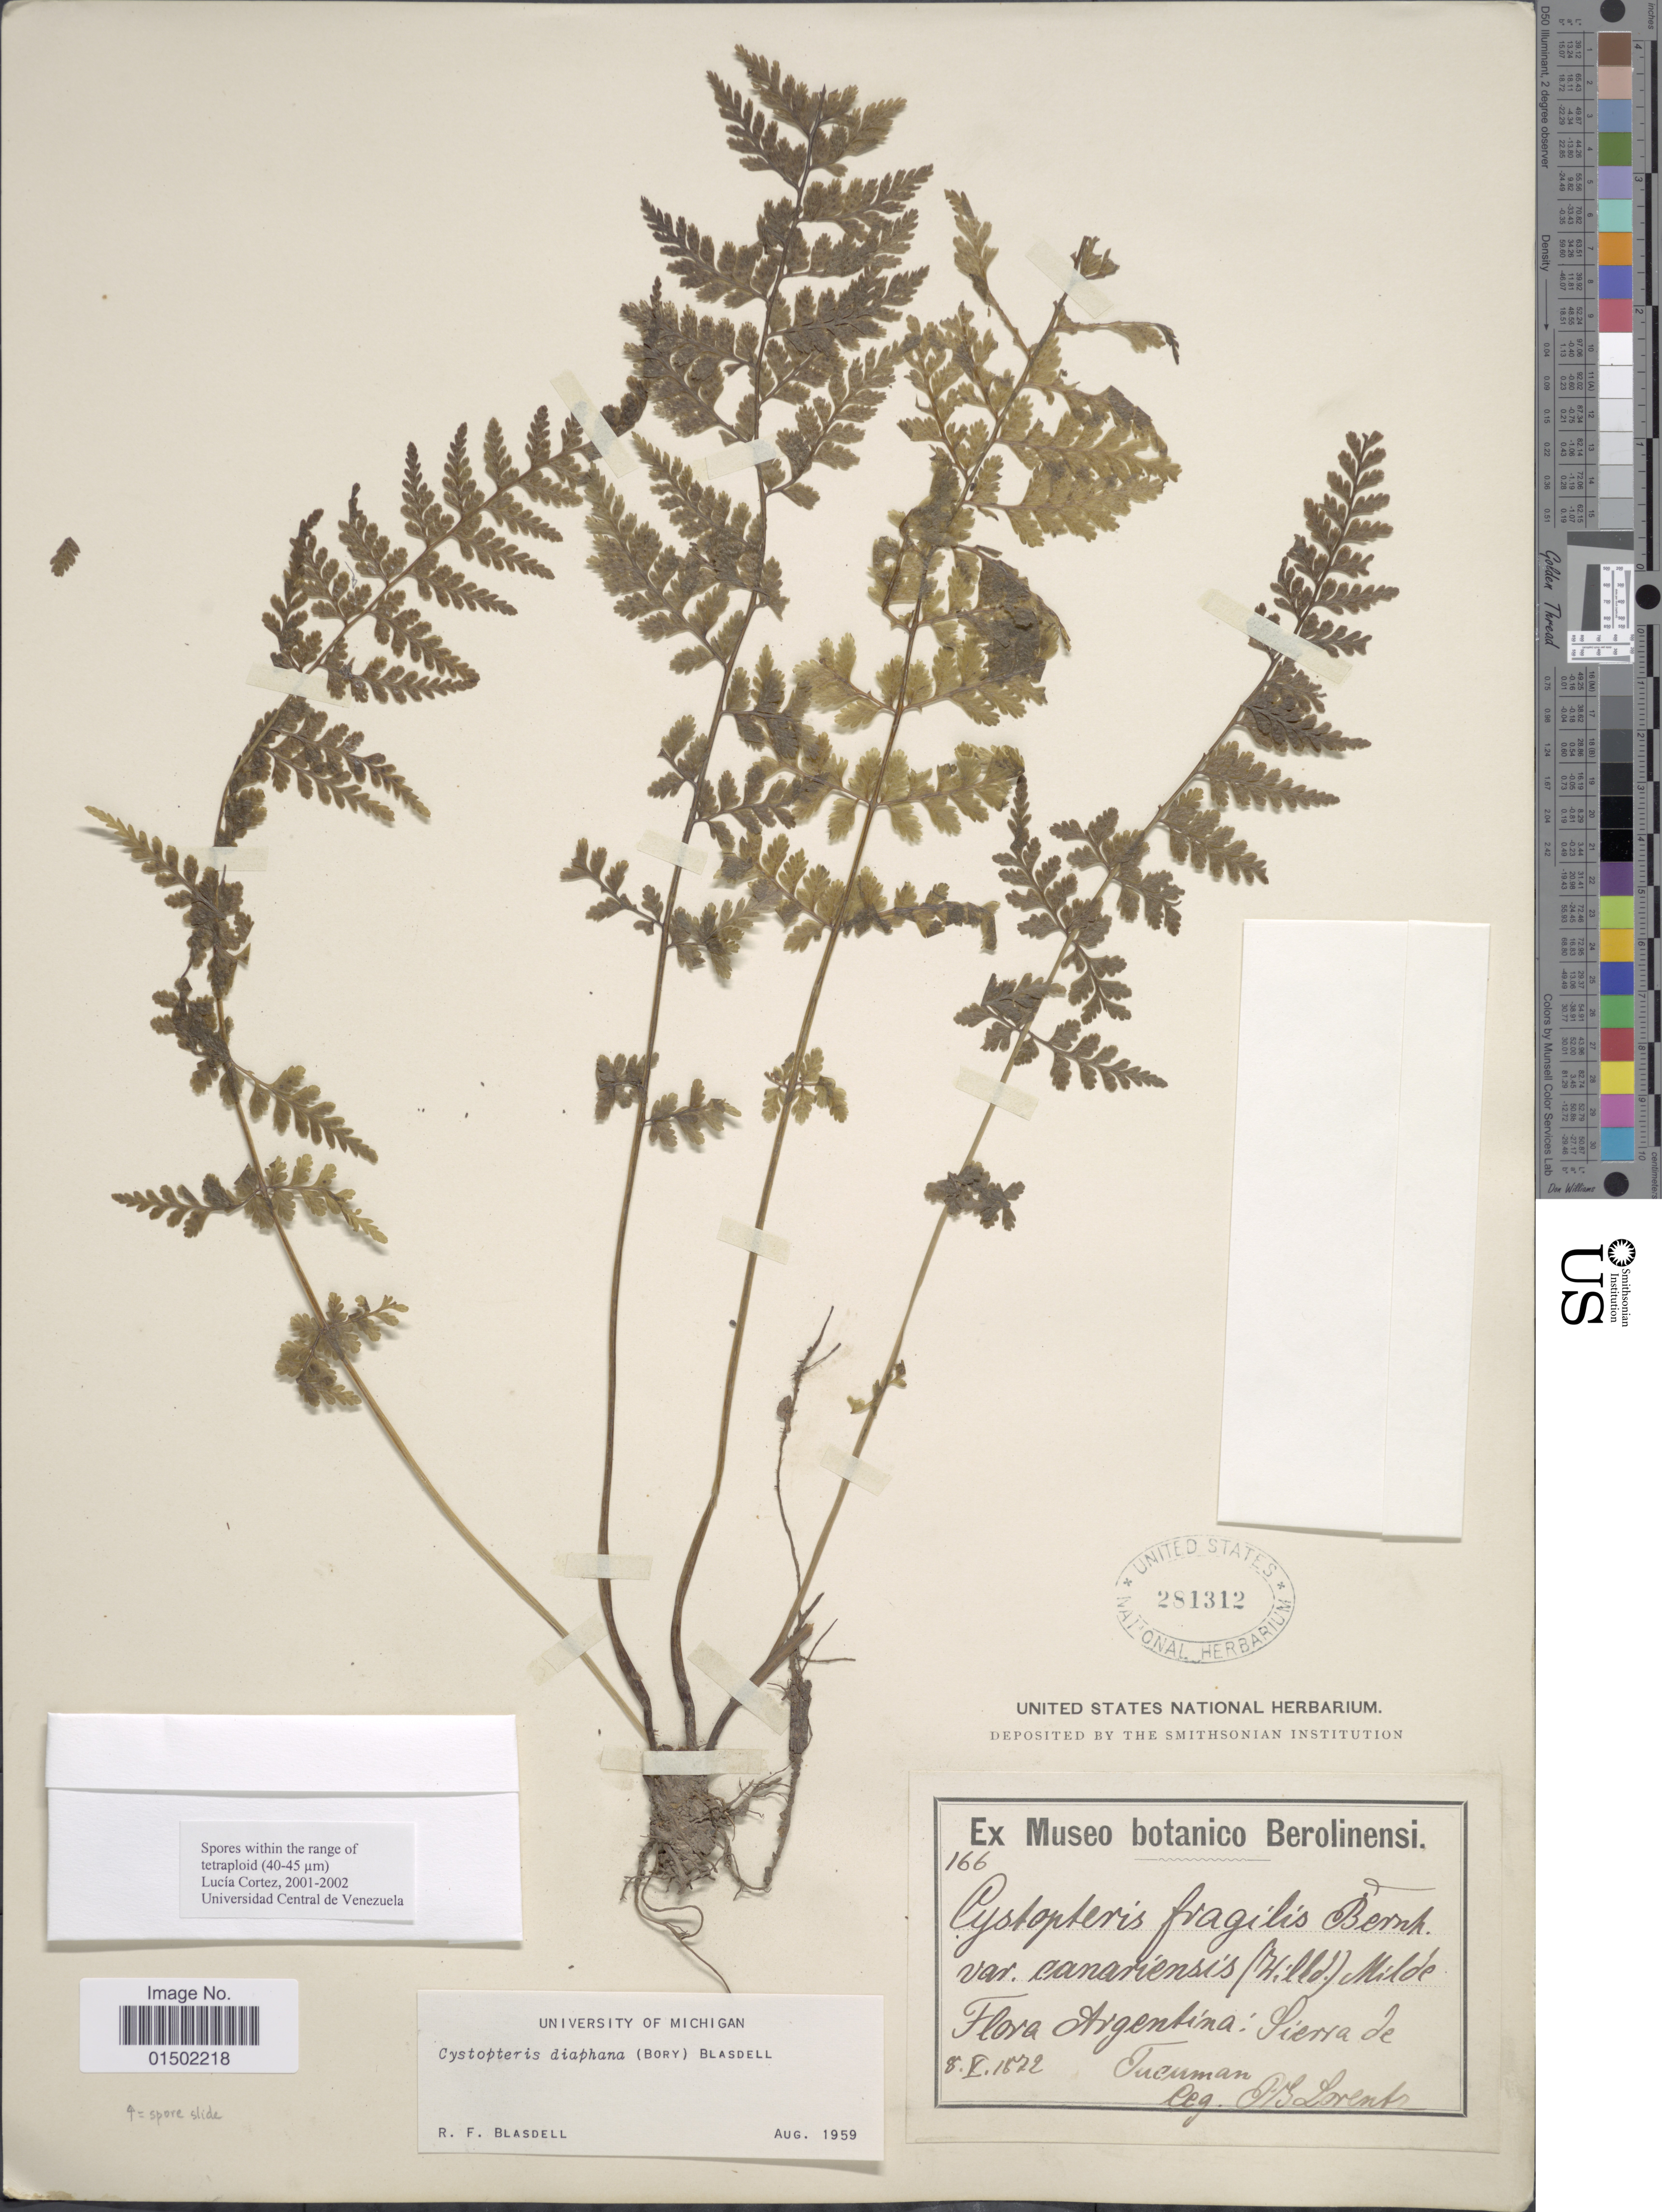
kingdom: Plantae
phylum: Tracheophyta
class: Polypodiopsida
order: Polypodiales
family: Cystopteridaceae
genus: Cystopteris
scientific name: Cystopteris diaphana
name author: (Bory) Blasdell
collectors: P. G. Lorentz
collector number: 166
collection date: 1872-05-08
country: Argentina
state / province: Tucuman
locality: Sierra de Tucuman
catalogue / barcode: US 281312